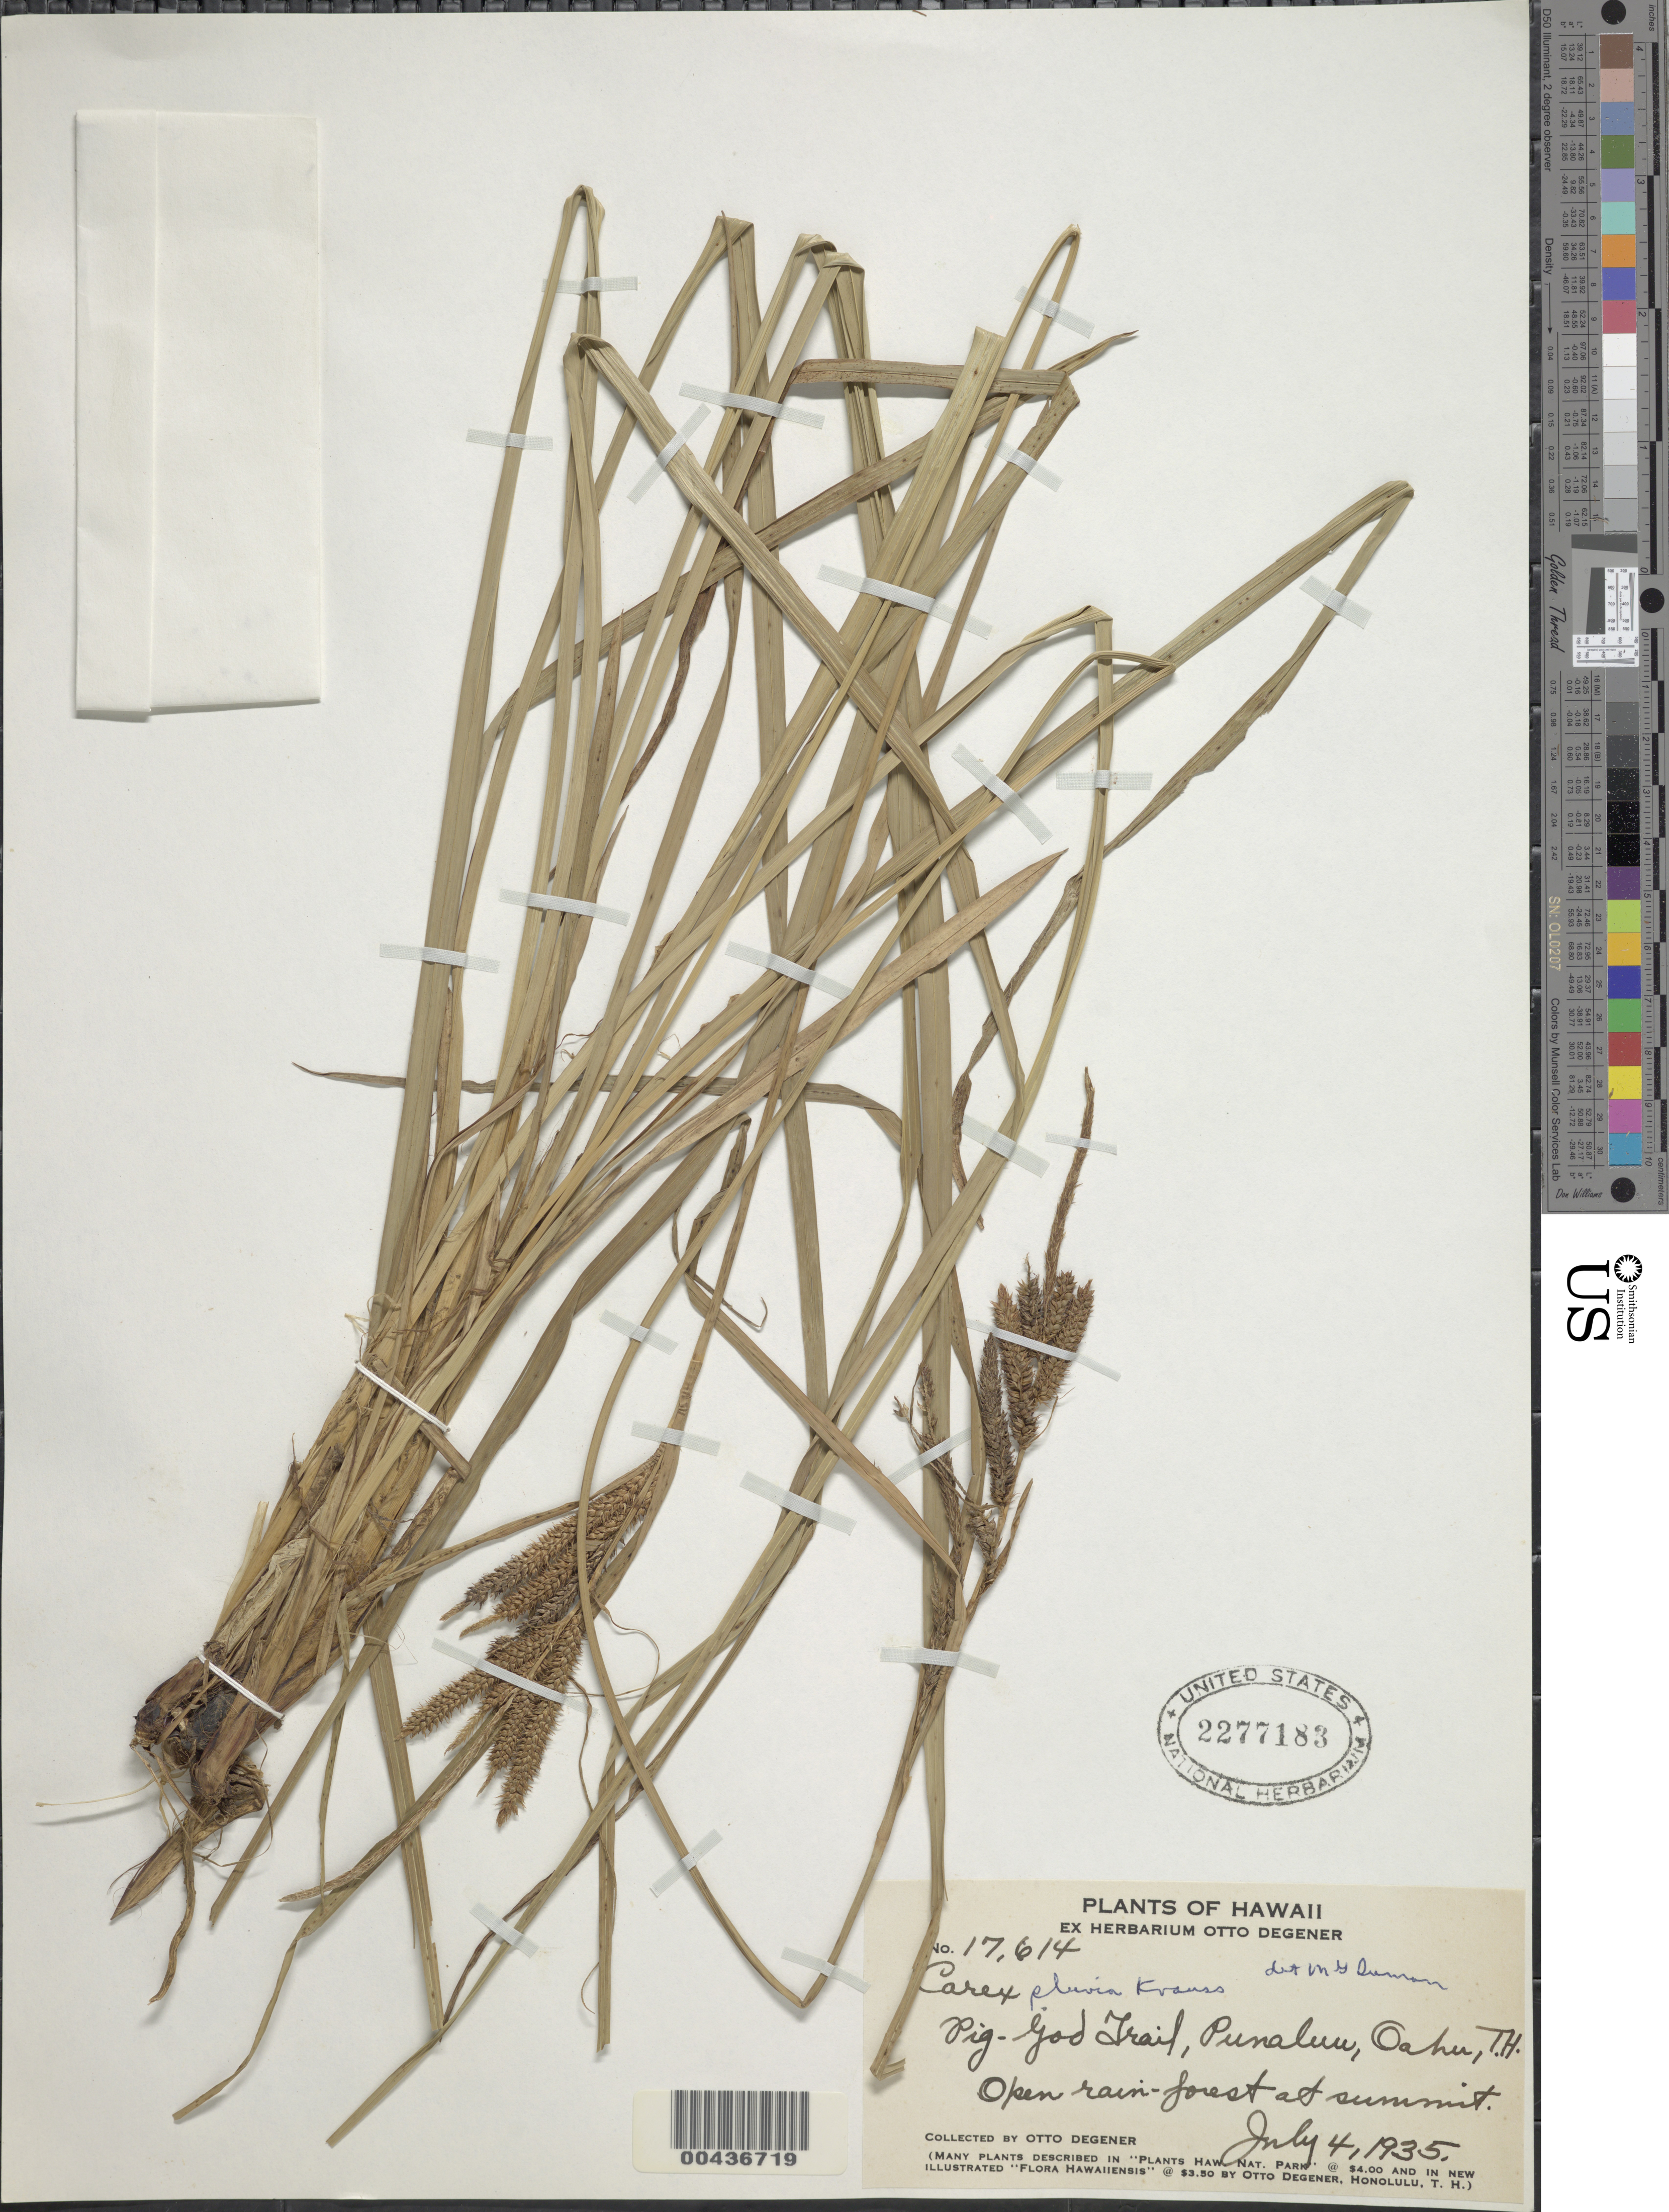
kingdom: Plantae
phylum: Tracheophyta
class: Liliopsida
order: Poales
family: Cyperaceae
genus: Carex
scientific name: Carex alligata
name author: Boott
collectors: O. Degener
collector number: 17614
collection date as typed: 4 Jul 1935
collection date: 1935-07-04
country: United States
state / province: Hawaii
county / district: Honolulu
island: Oahu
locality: Pig-God Trail, Punaluu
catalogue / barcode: US 2277183